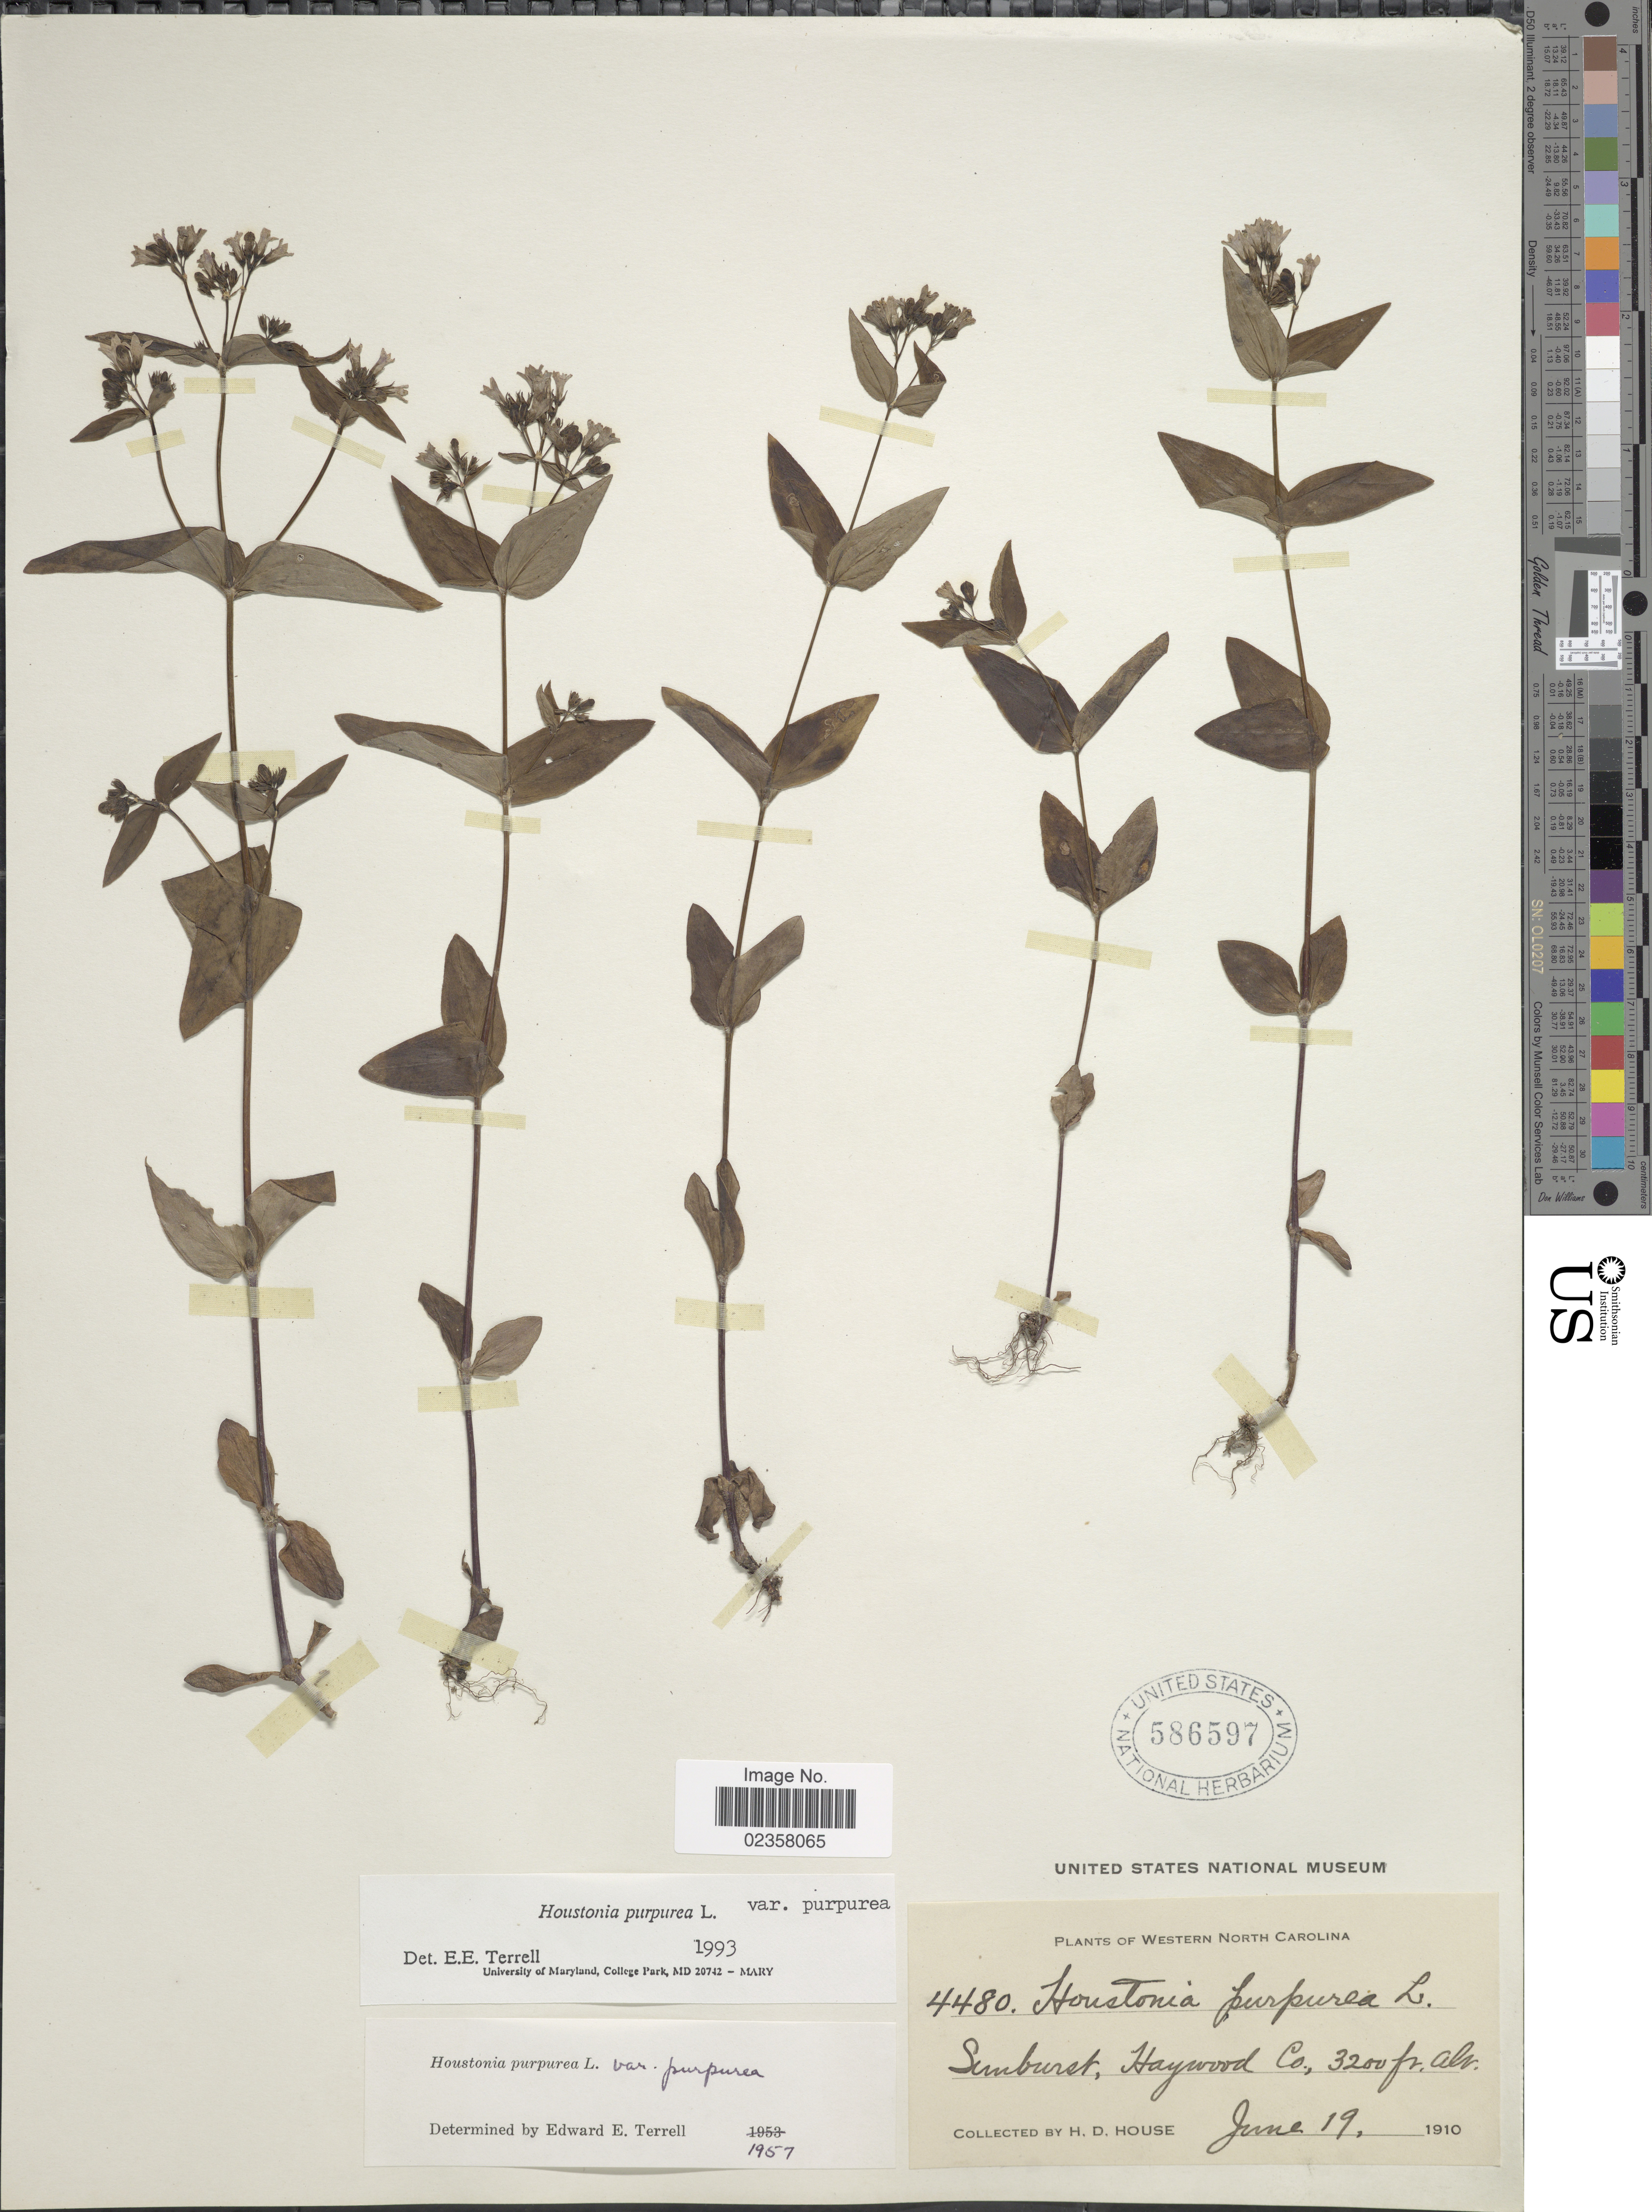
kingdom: Plantae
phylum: Tracheophyta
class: Magnoliopsida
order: Gentianales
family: Rubiaceae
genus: Houstonia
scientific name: Houstonia purpurea var. purpurea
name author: L.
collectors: H. D. House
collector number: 4480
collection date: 1910-06-19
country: United States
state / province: North Carolina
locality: Western North Carolina, Sunburst, Haywood Co.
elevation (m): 975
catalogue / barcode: US 586597